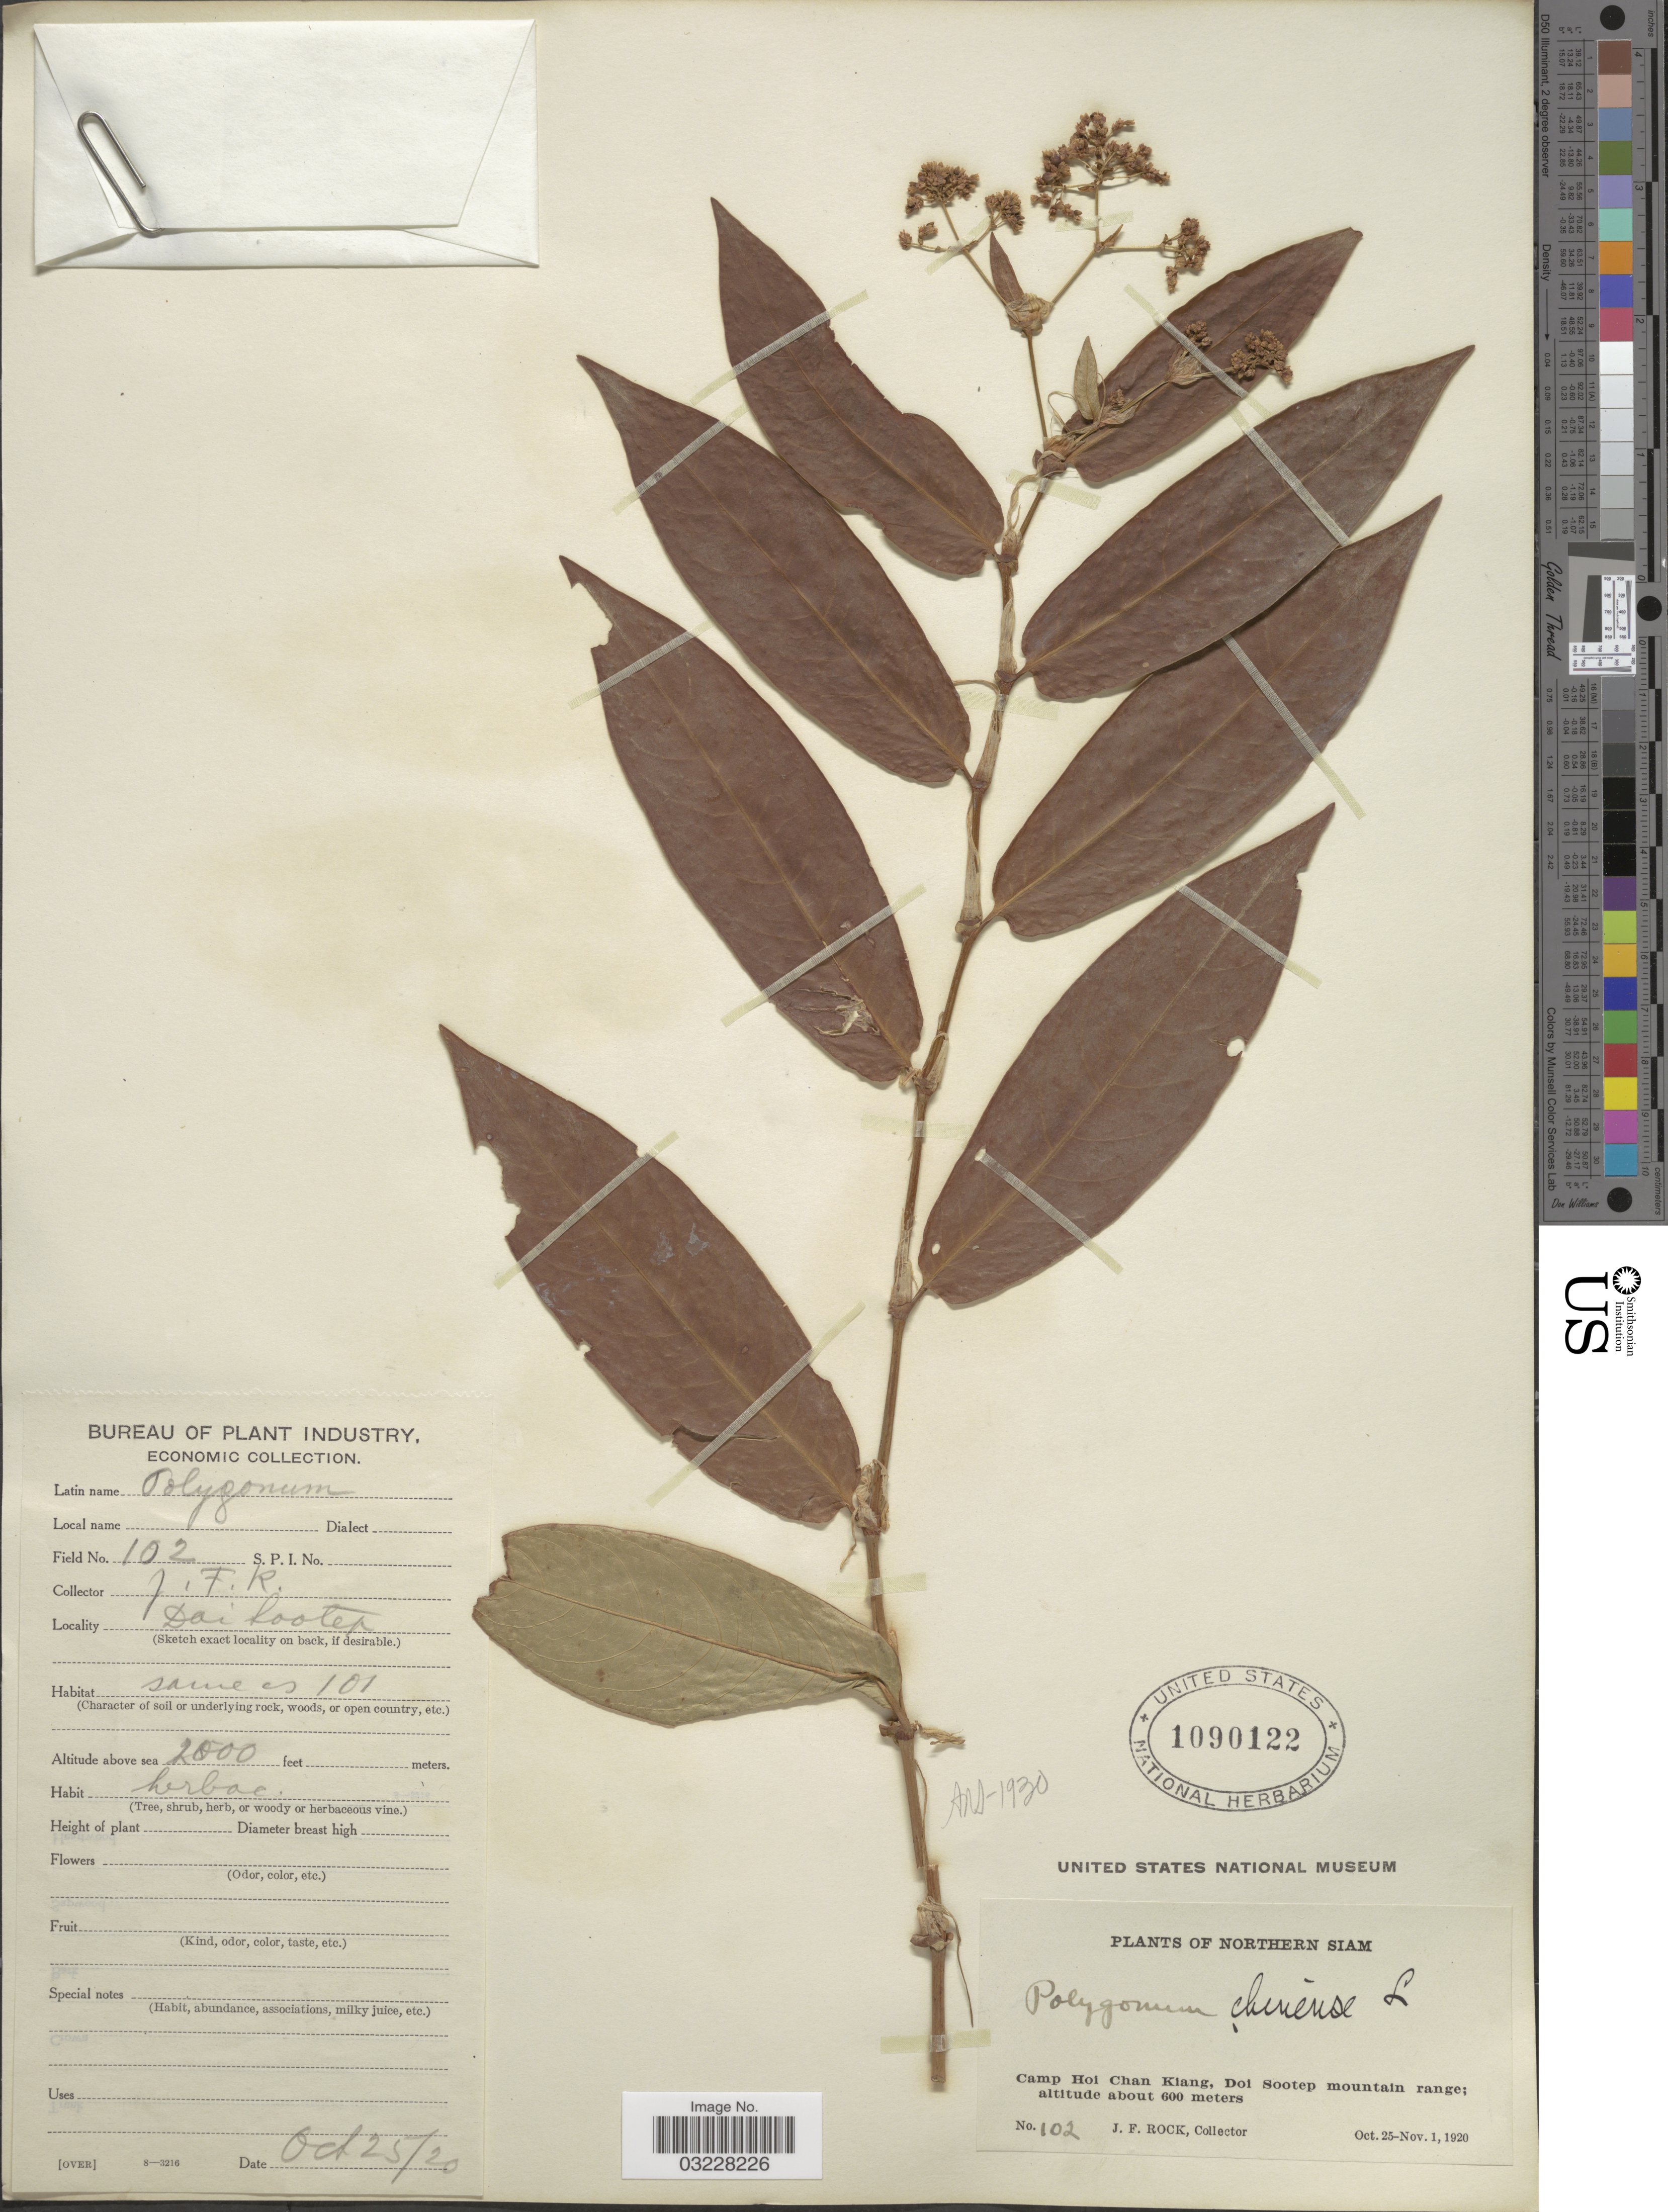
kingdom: Plantae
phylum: Tracheophyta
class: Magnoliopsida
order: Caryophyllales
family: Polygonaceae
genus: Polygonum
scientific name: Polygonum chinense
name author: L.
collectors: J. Rock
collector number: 102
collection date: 1920-10-25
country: Thailand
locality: Northern Siam. Camp Hoi Chan Kiang, Doi Sootep mountain range.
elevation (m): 610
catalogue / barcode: US 1090122